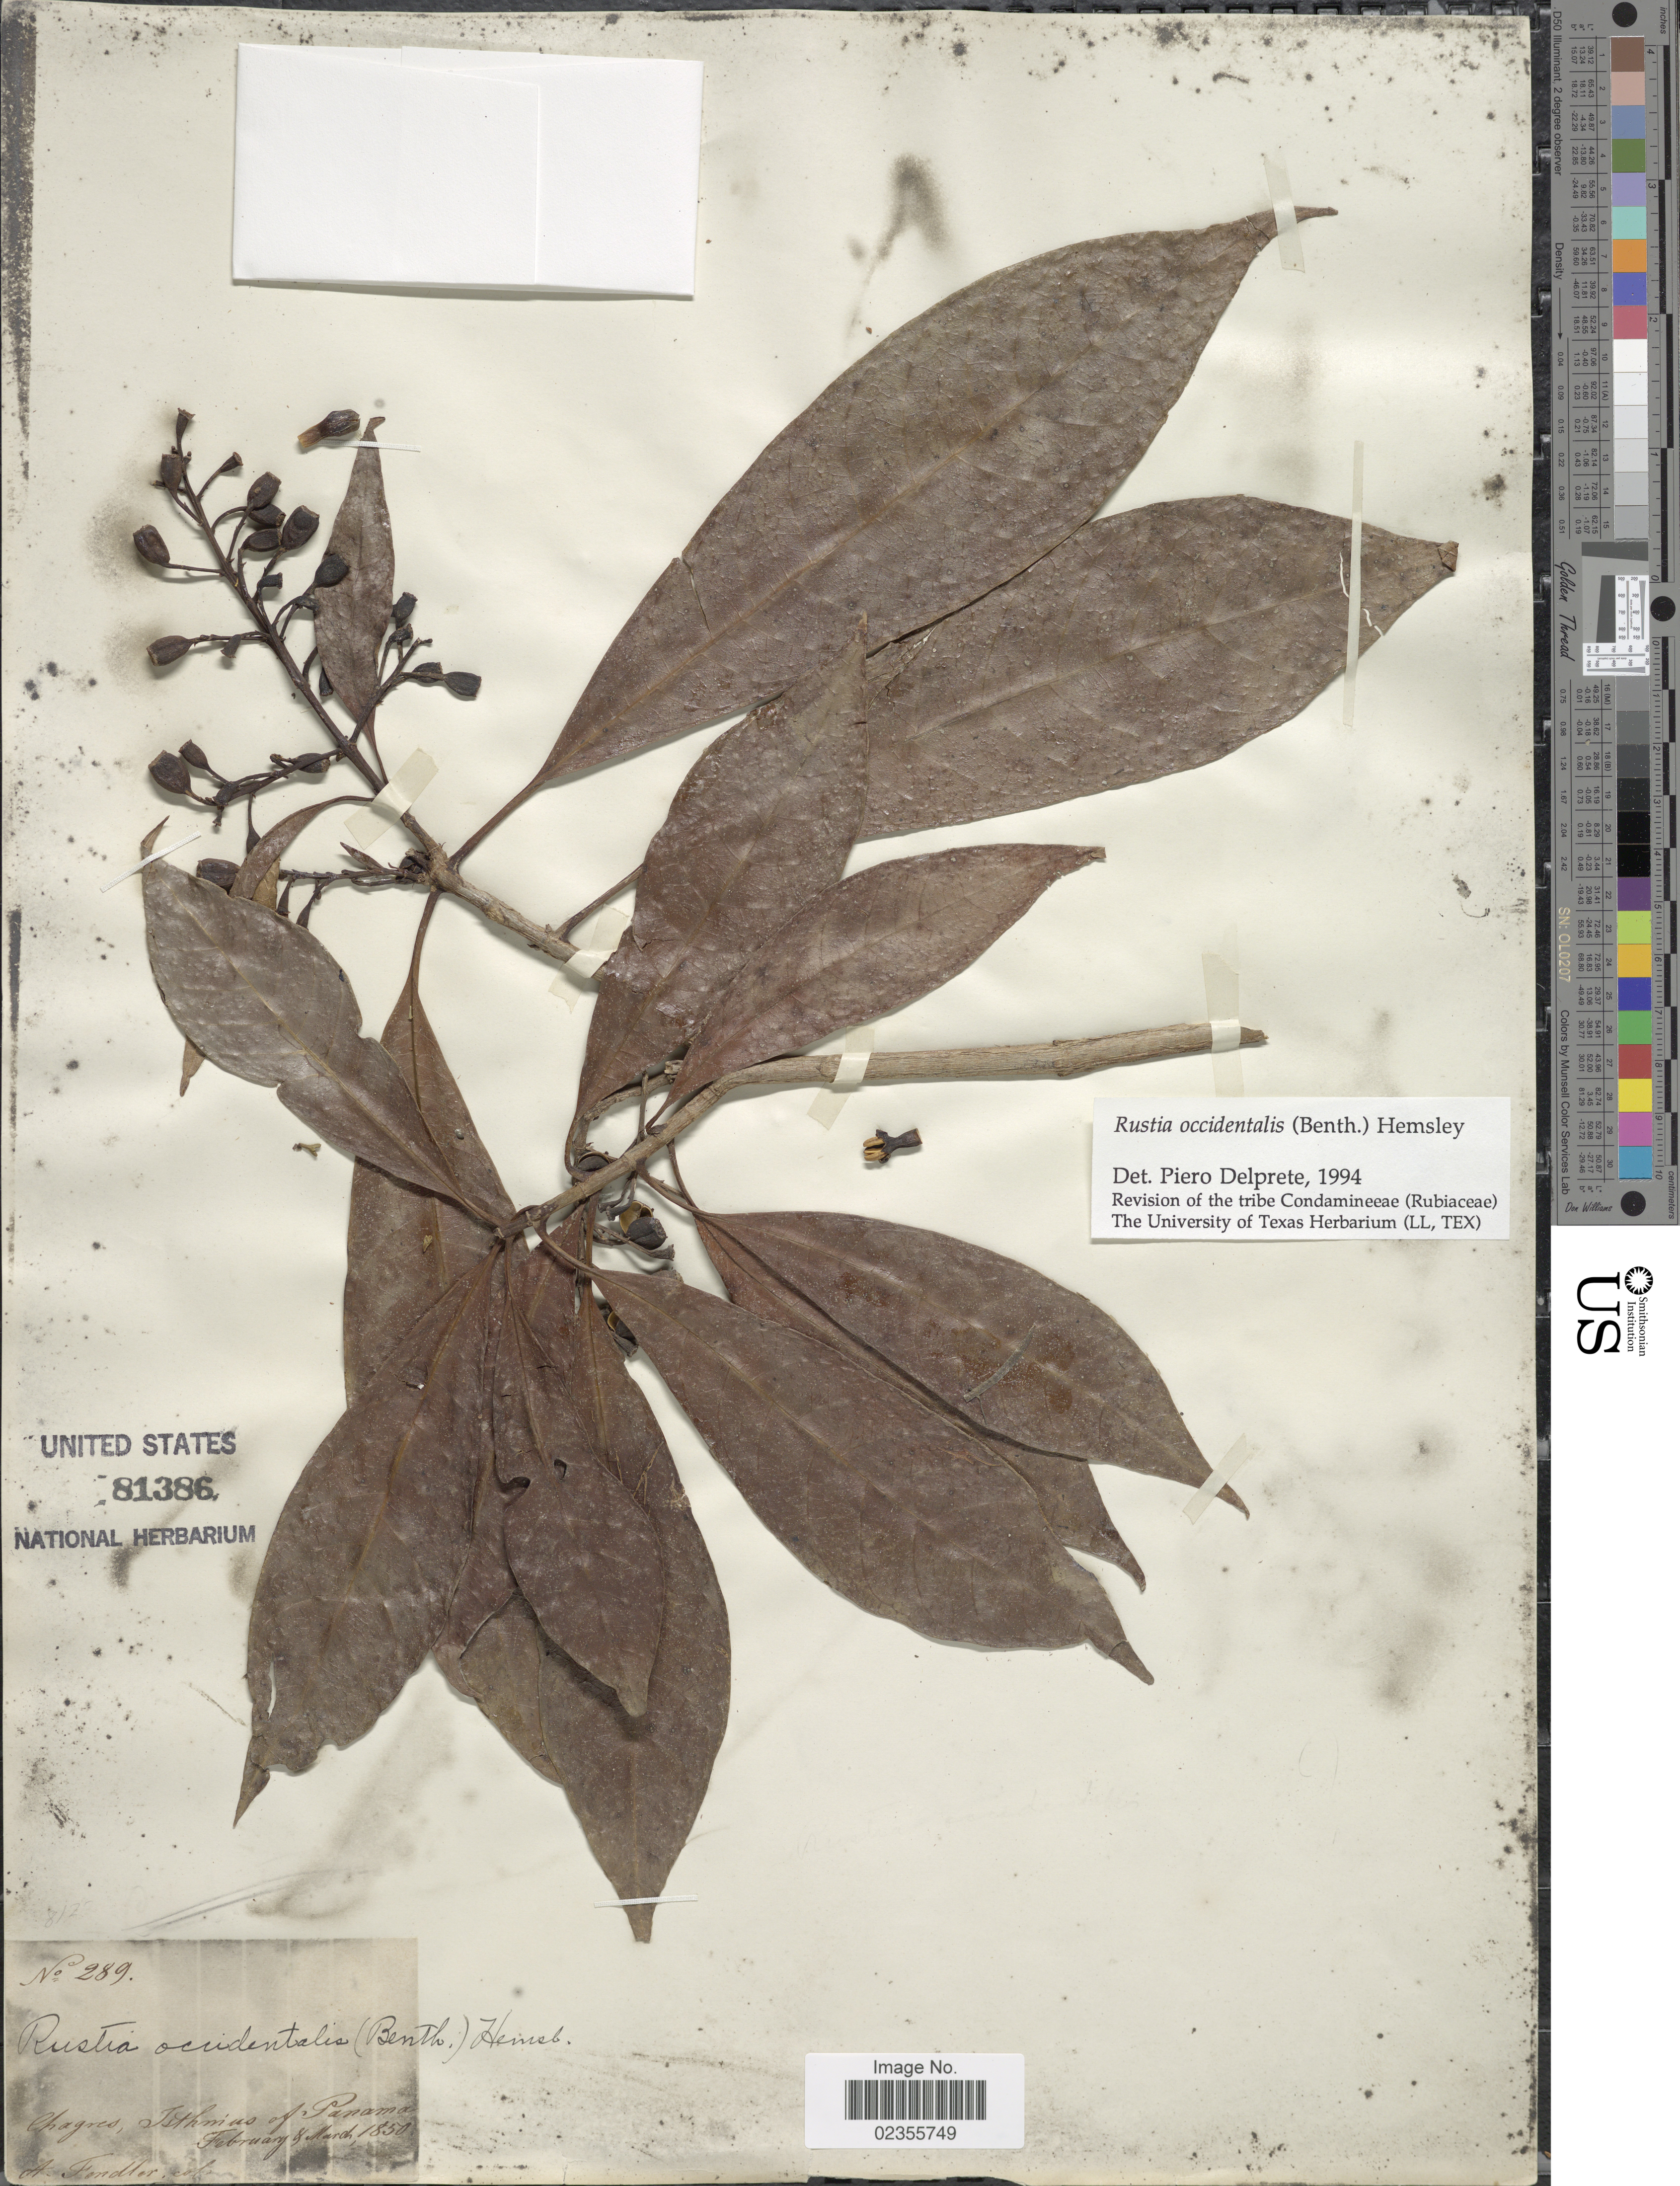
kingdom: Plantae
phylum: Tracheophyta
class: Magnoliopsida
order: Gentianales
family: Rubiaceae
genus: Rustia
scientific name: Rustia occidentalis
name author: (Benth.) Hemsl.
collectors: A. Fendler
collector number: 289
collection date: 1850-02/1850-03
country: Panama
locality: Chagres, Isthmus of Panama.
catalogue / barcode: US 81386